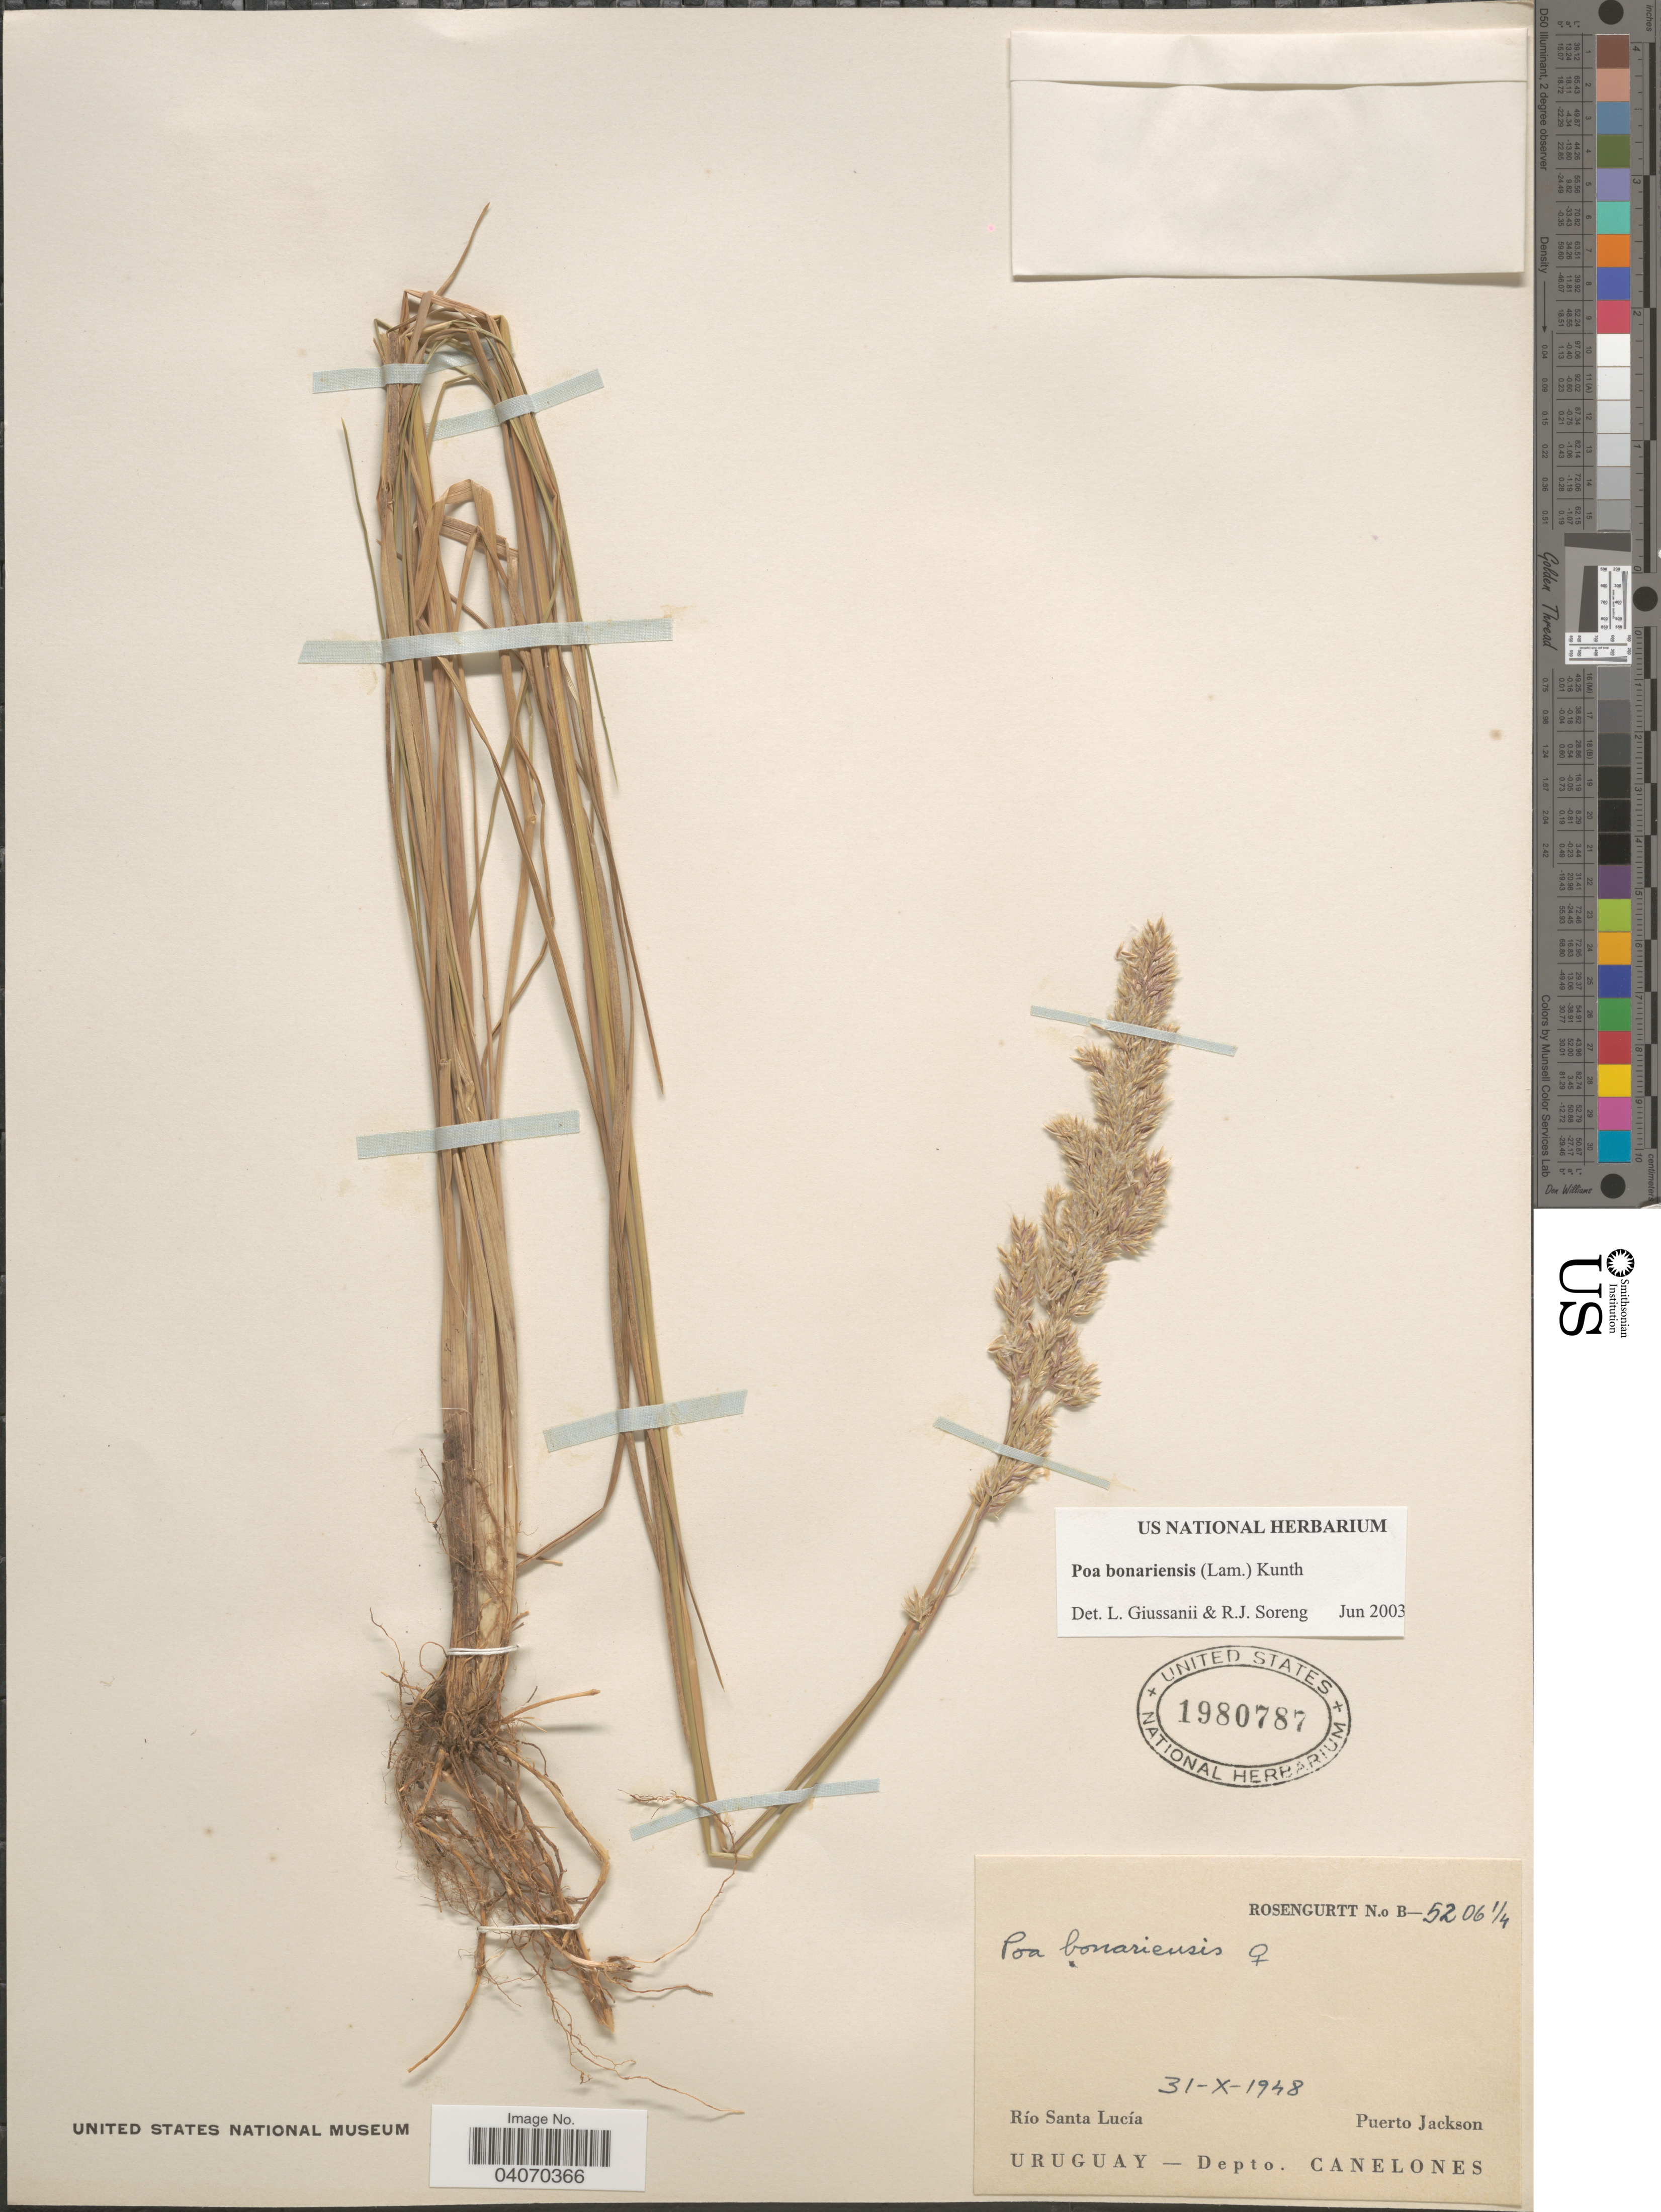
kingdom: Plantae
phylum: Tracheophyta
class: Liliopsida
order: Poales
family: Poaceae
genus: Poa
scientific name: Poa bonariensis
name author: (Lam.) Kunth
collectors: Rosengurtt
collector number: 5206¼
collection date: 1948-10-31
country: Uruguay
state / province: Canelones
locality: Río Santa Lucía. Puerto Jackson. Depto. Canelones.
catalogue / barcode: US 1980787